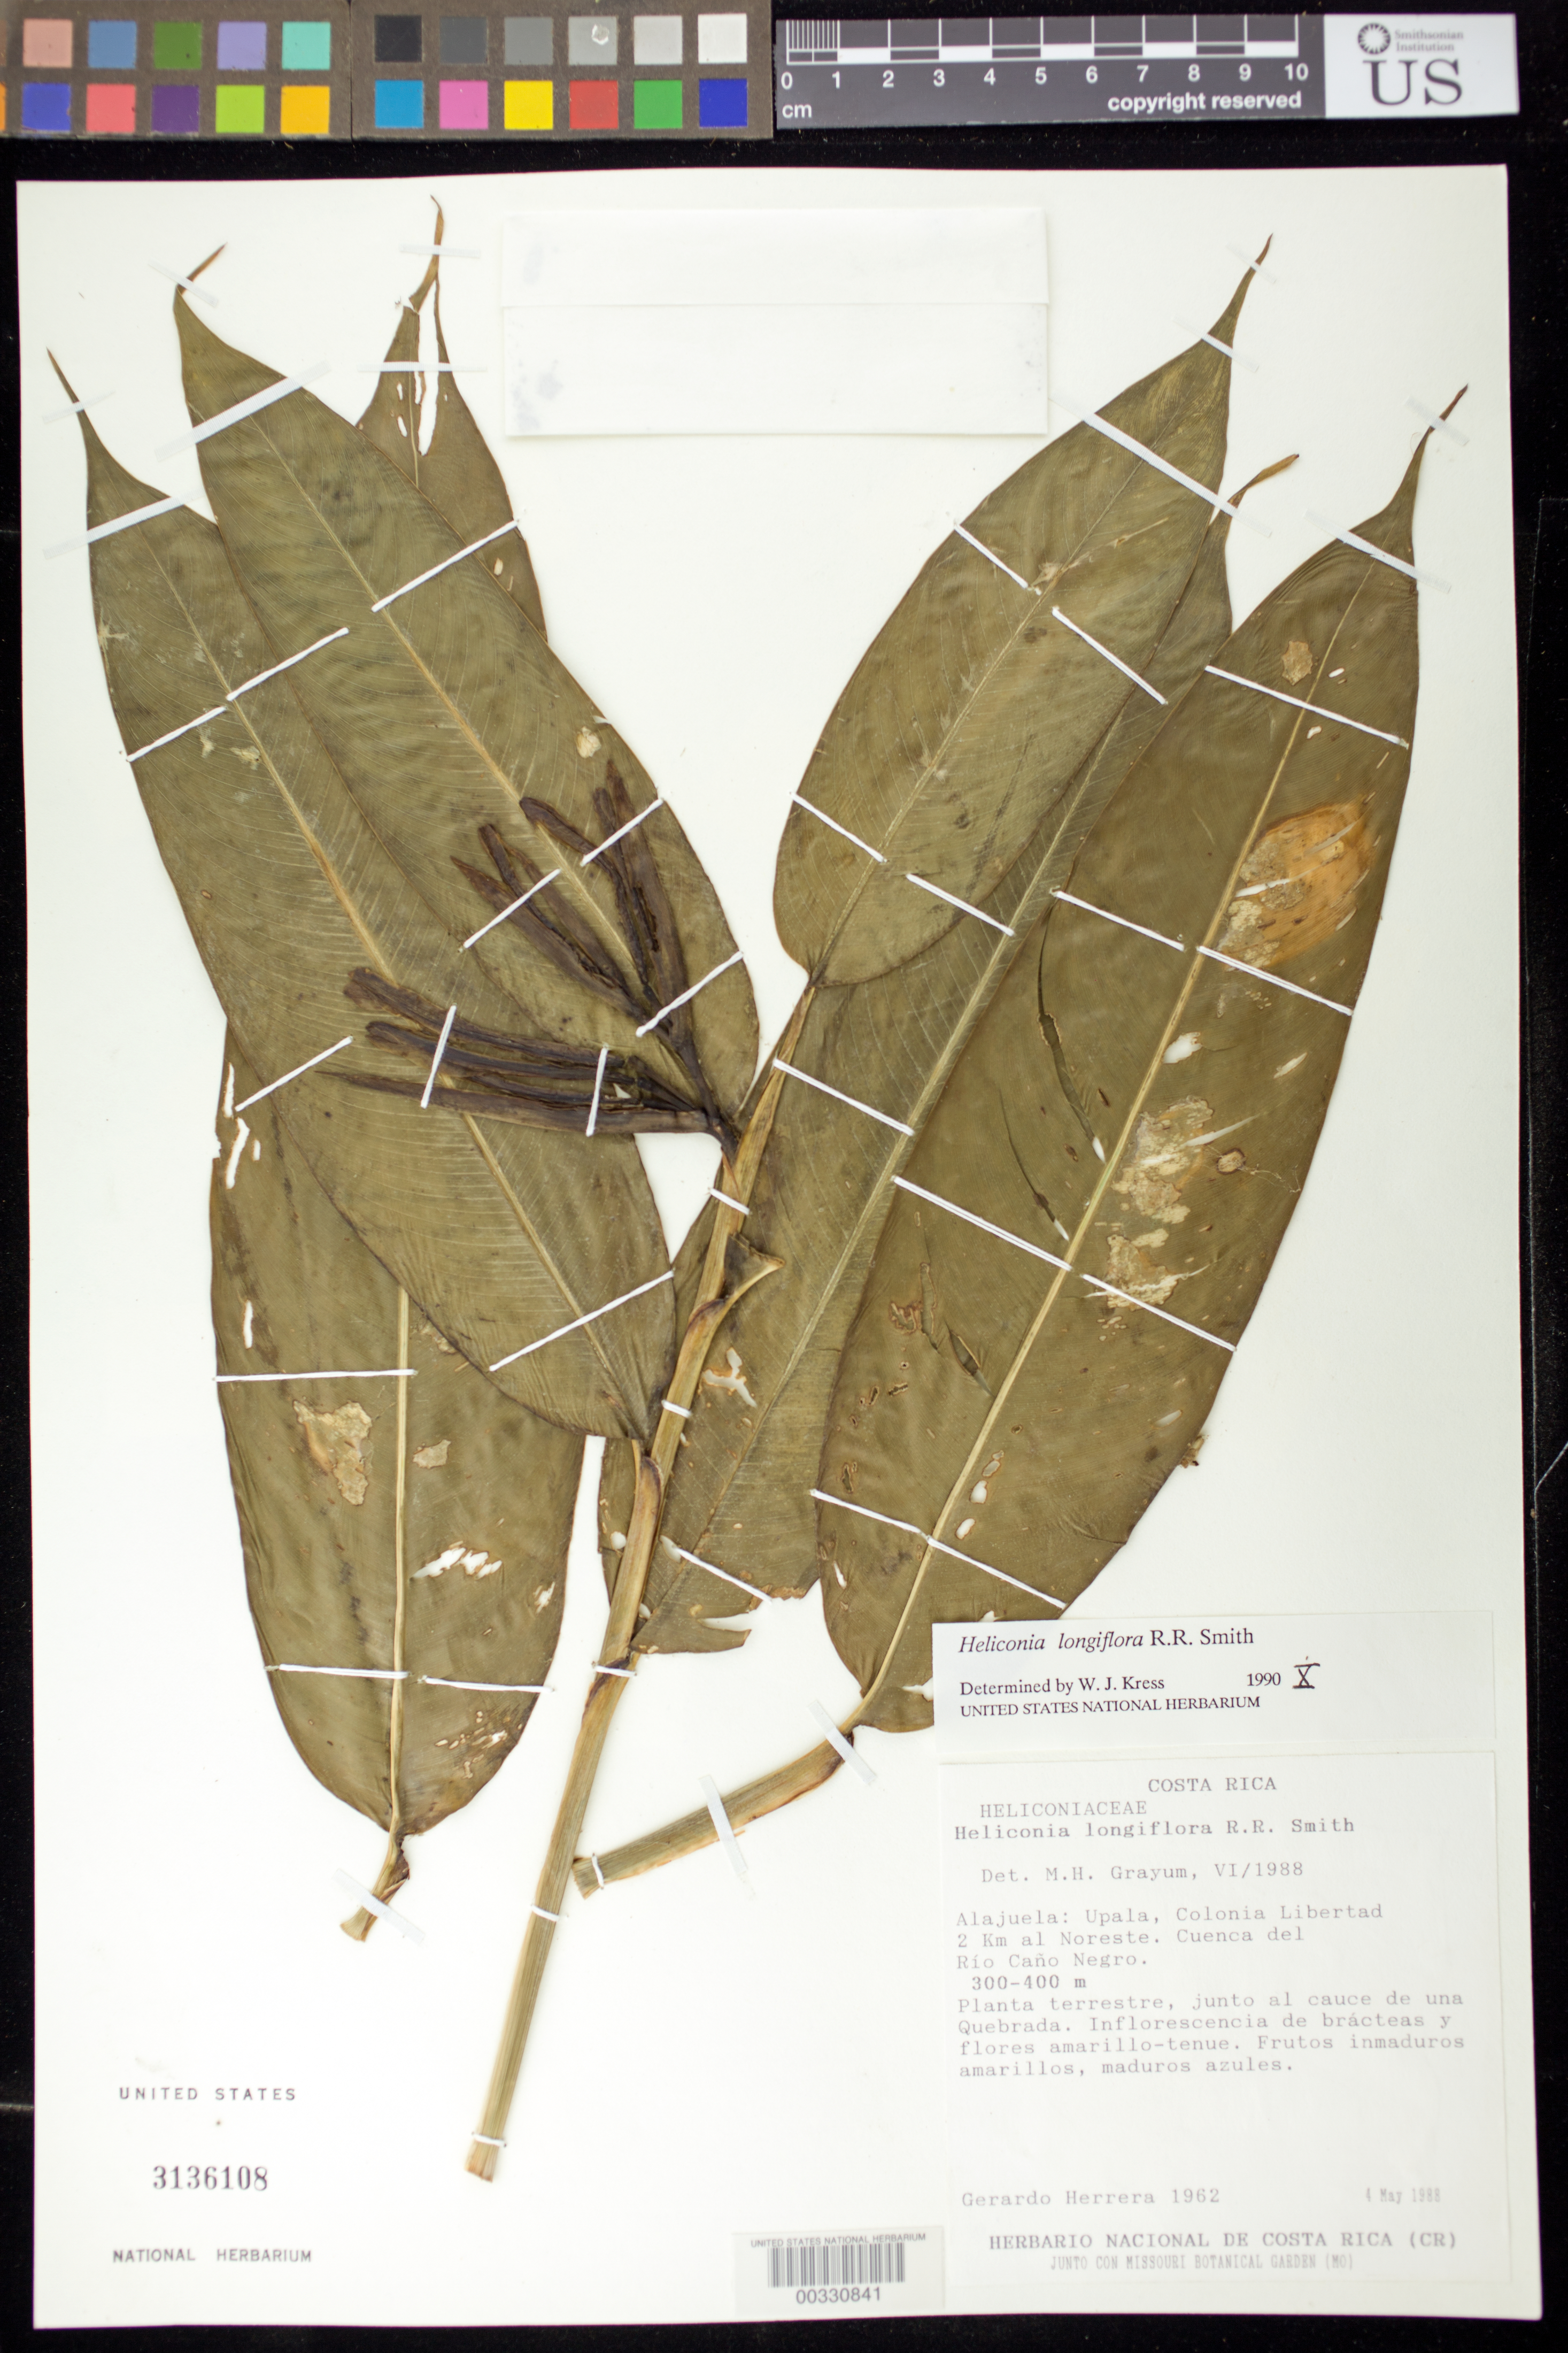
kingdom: Plantae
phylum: Tracheophyta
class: Liliopsida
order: Zingiberales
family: Heliconiaceae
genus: Heliconia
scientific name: Heliconia longiflora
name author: R.R. Sm.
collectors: G. Herrera Ch.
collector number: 1962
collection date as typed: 04 May 1988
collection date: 1988-05-04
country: Costa Rica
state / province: Alajuela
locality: Upala, Colonia Libertad, 2 km NE, Cuenca del Rio Cano Negro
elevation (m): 300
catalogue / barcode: US 3136108